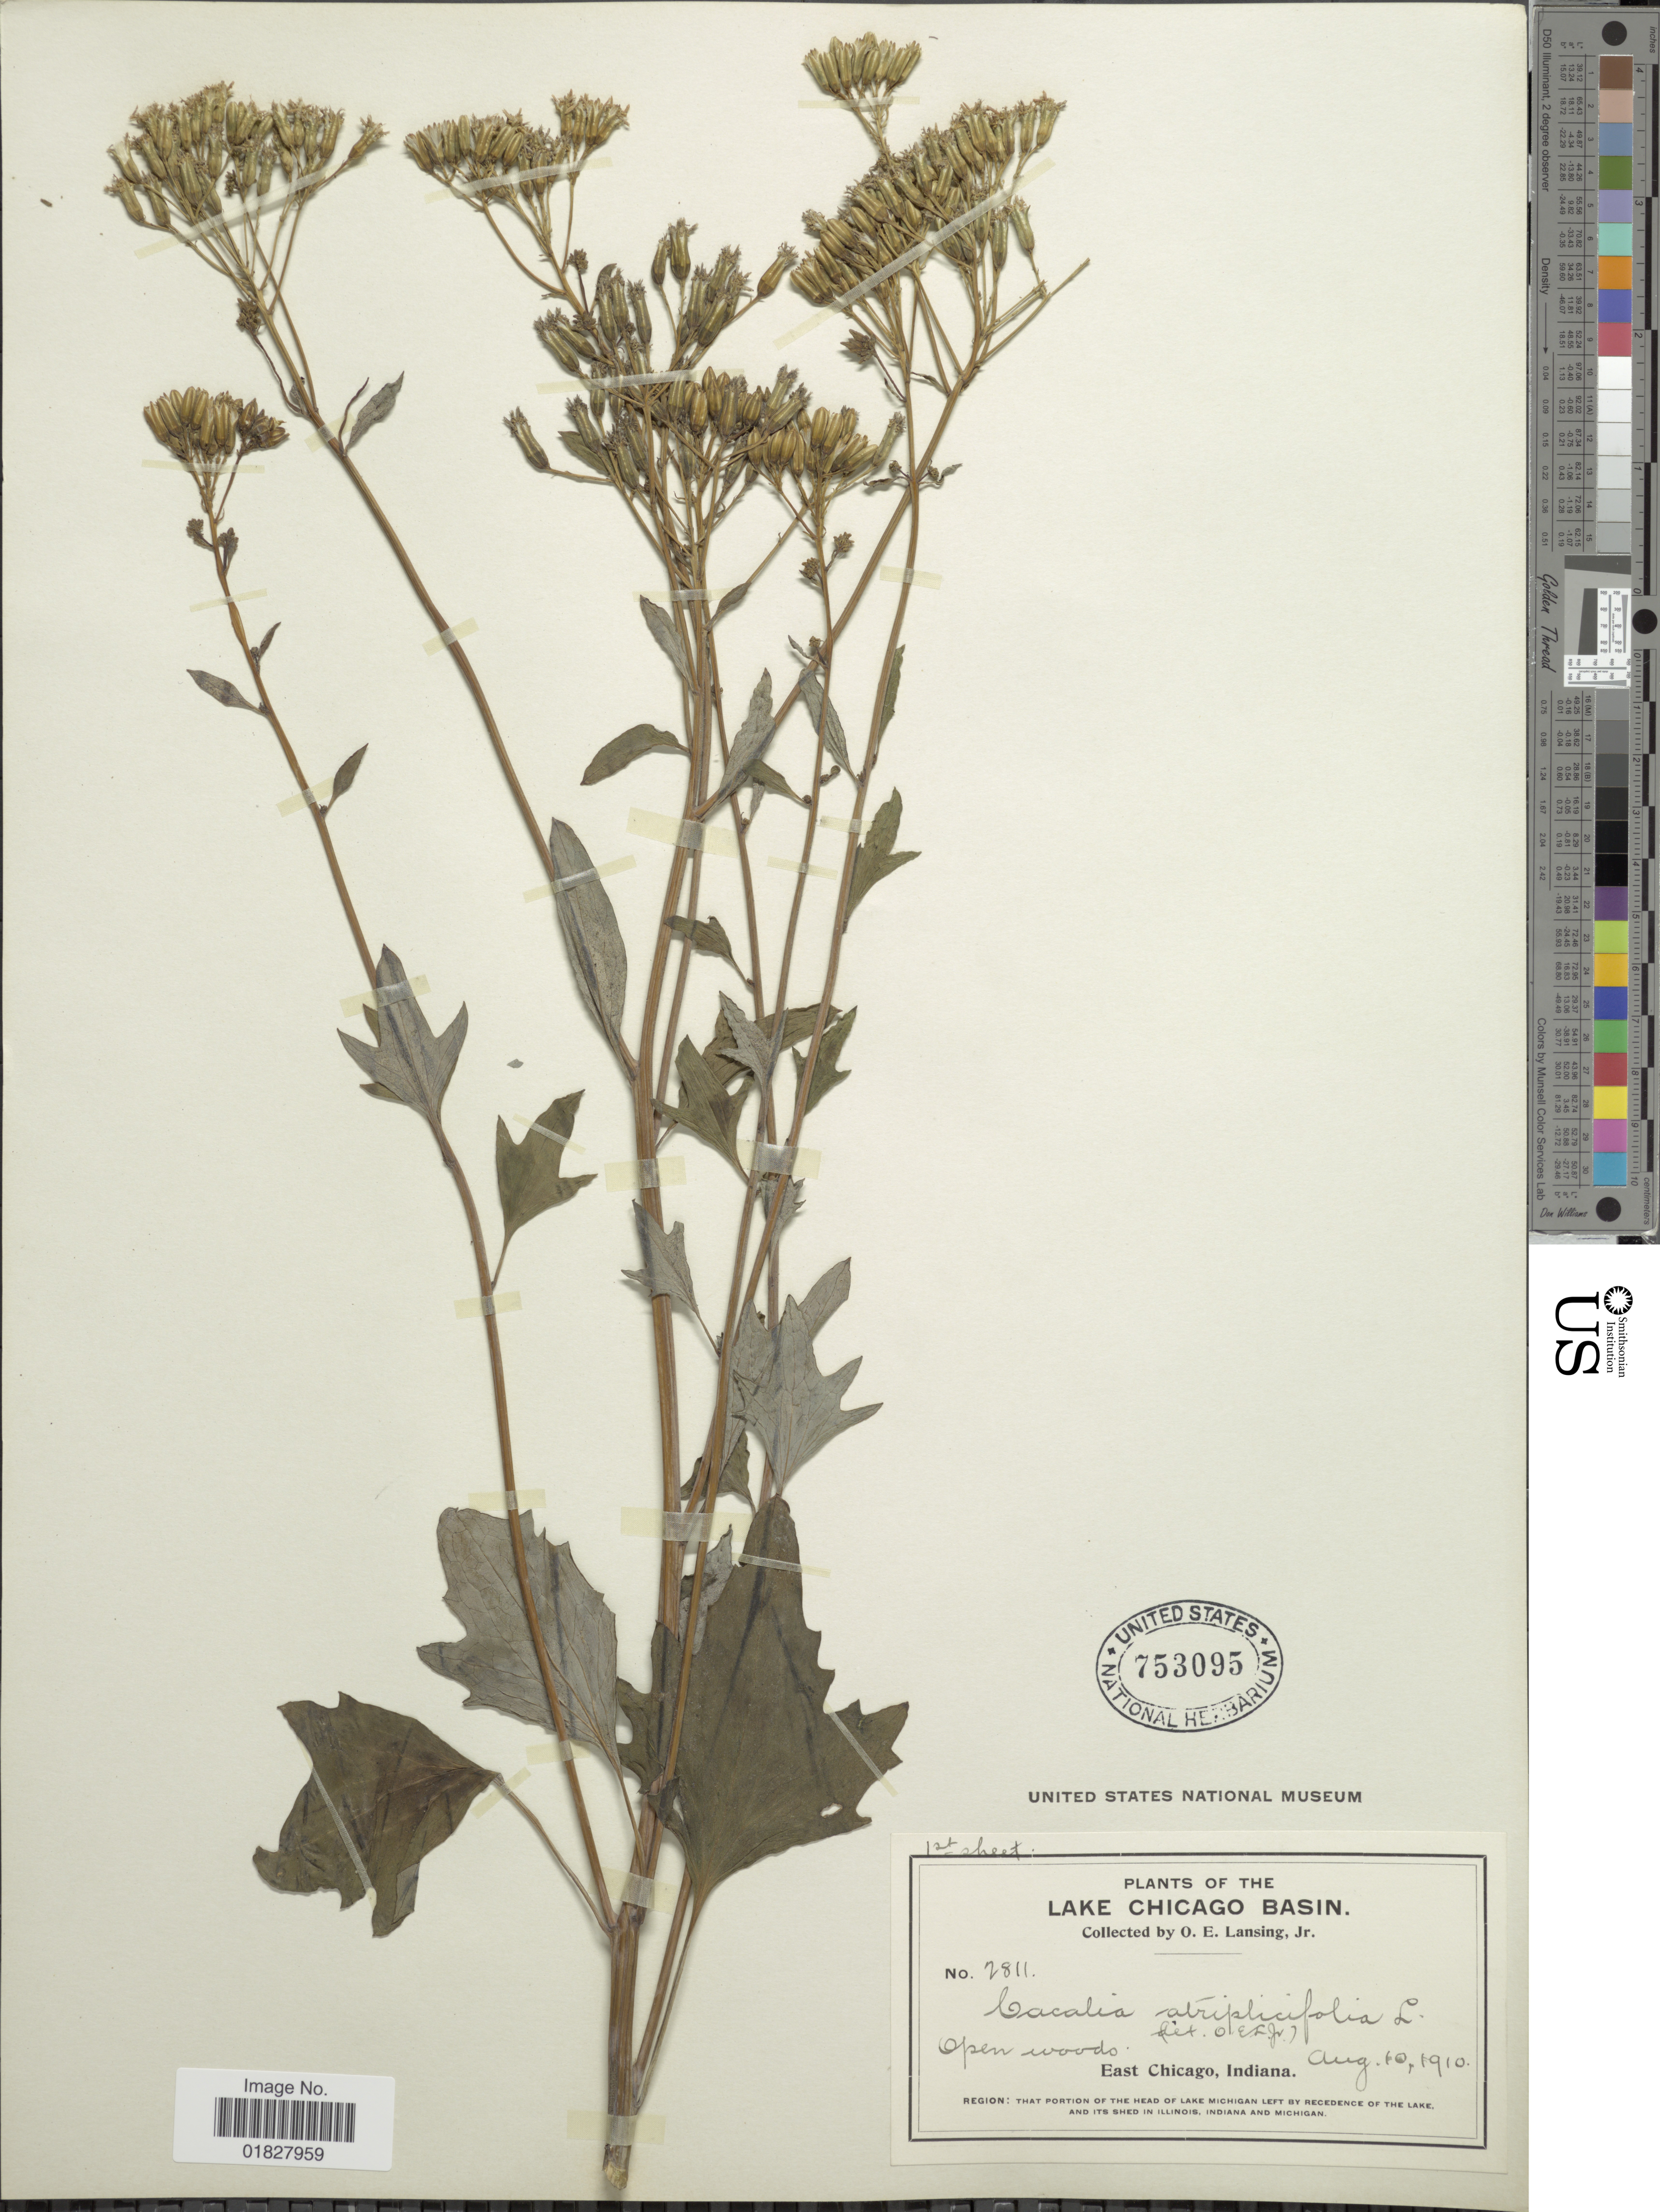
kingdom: Plantae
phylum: Tracheophyta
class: Magnoliopsida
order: Asterales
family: Asteraceae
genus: Arnoglossum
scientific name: Arnoglossum atriplicifolium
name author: (L.) H. Rob.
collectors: O. Lansing Jr.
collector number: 2811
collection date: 1910-08-10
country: United States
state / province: Indiana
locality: Lake Chicago Basin, East Chicago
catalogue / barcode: US 753095